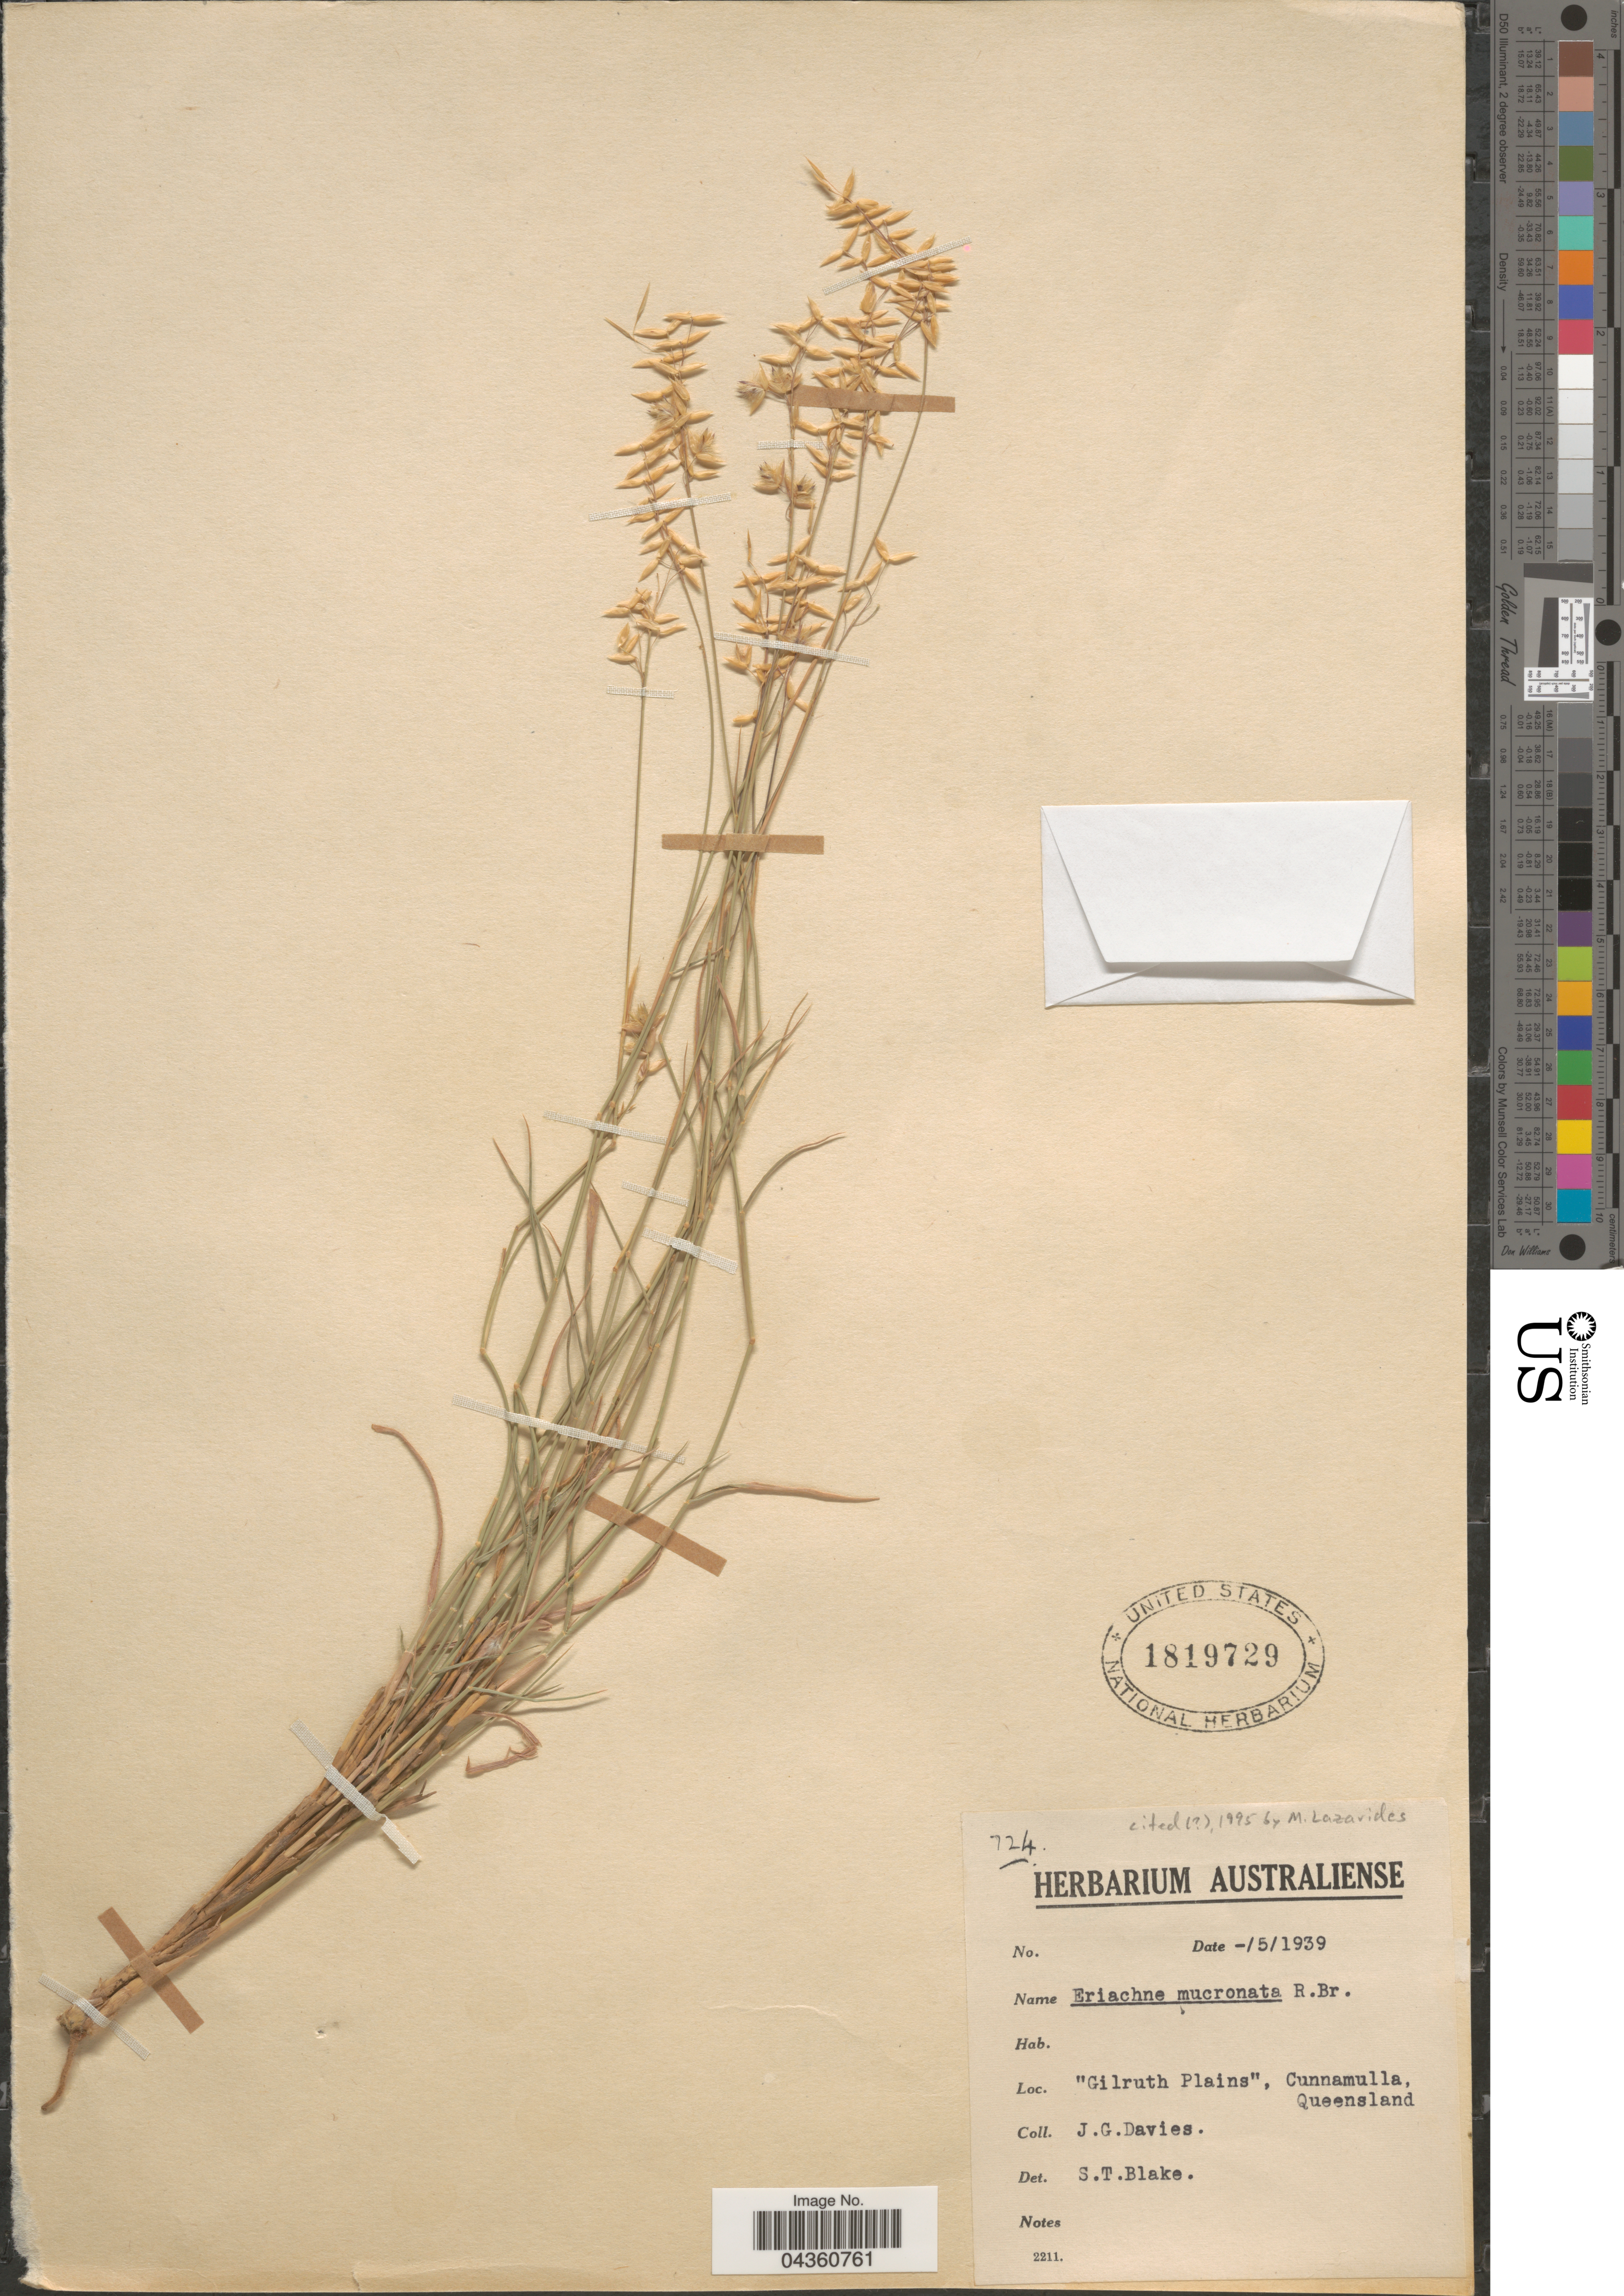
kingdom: Plantae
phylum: Tracheophyta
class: Liliopsida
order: Poales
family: Poaceae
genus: Eriachne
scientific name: Eriachne mucronata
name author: R. Br.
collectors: J. Davies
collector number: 724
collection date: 1939-05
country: Australia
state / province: Queensland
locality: Gilruth Plains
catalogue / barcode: US 1819729